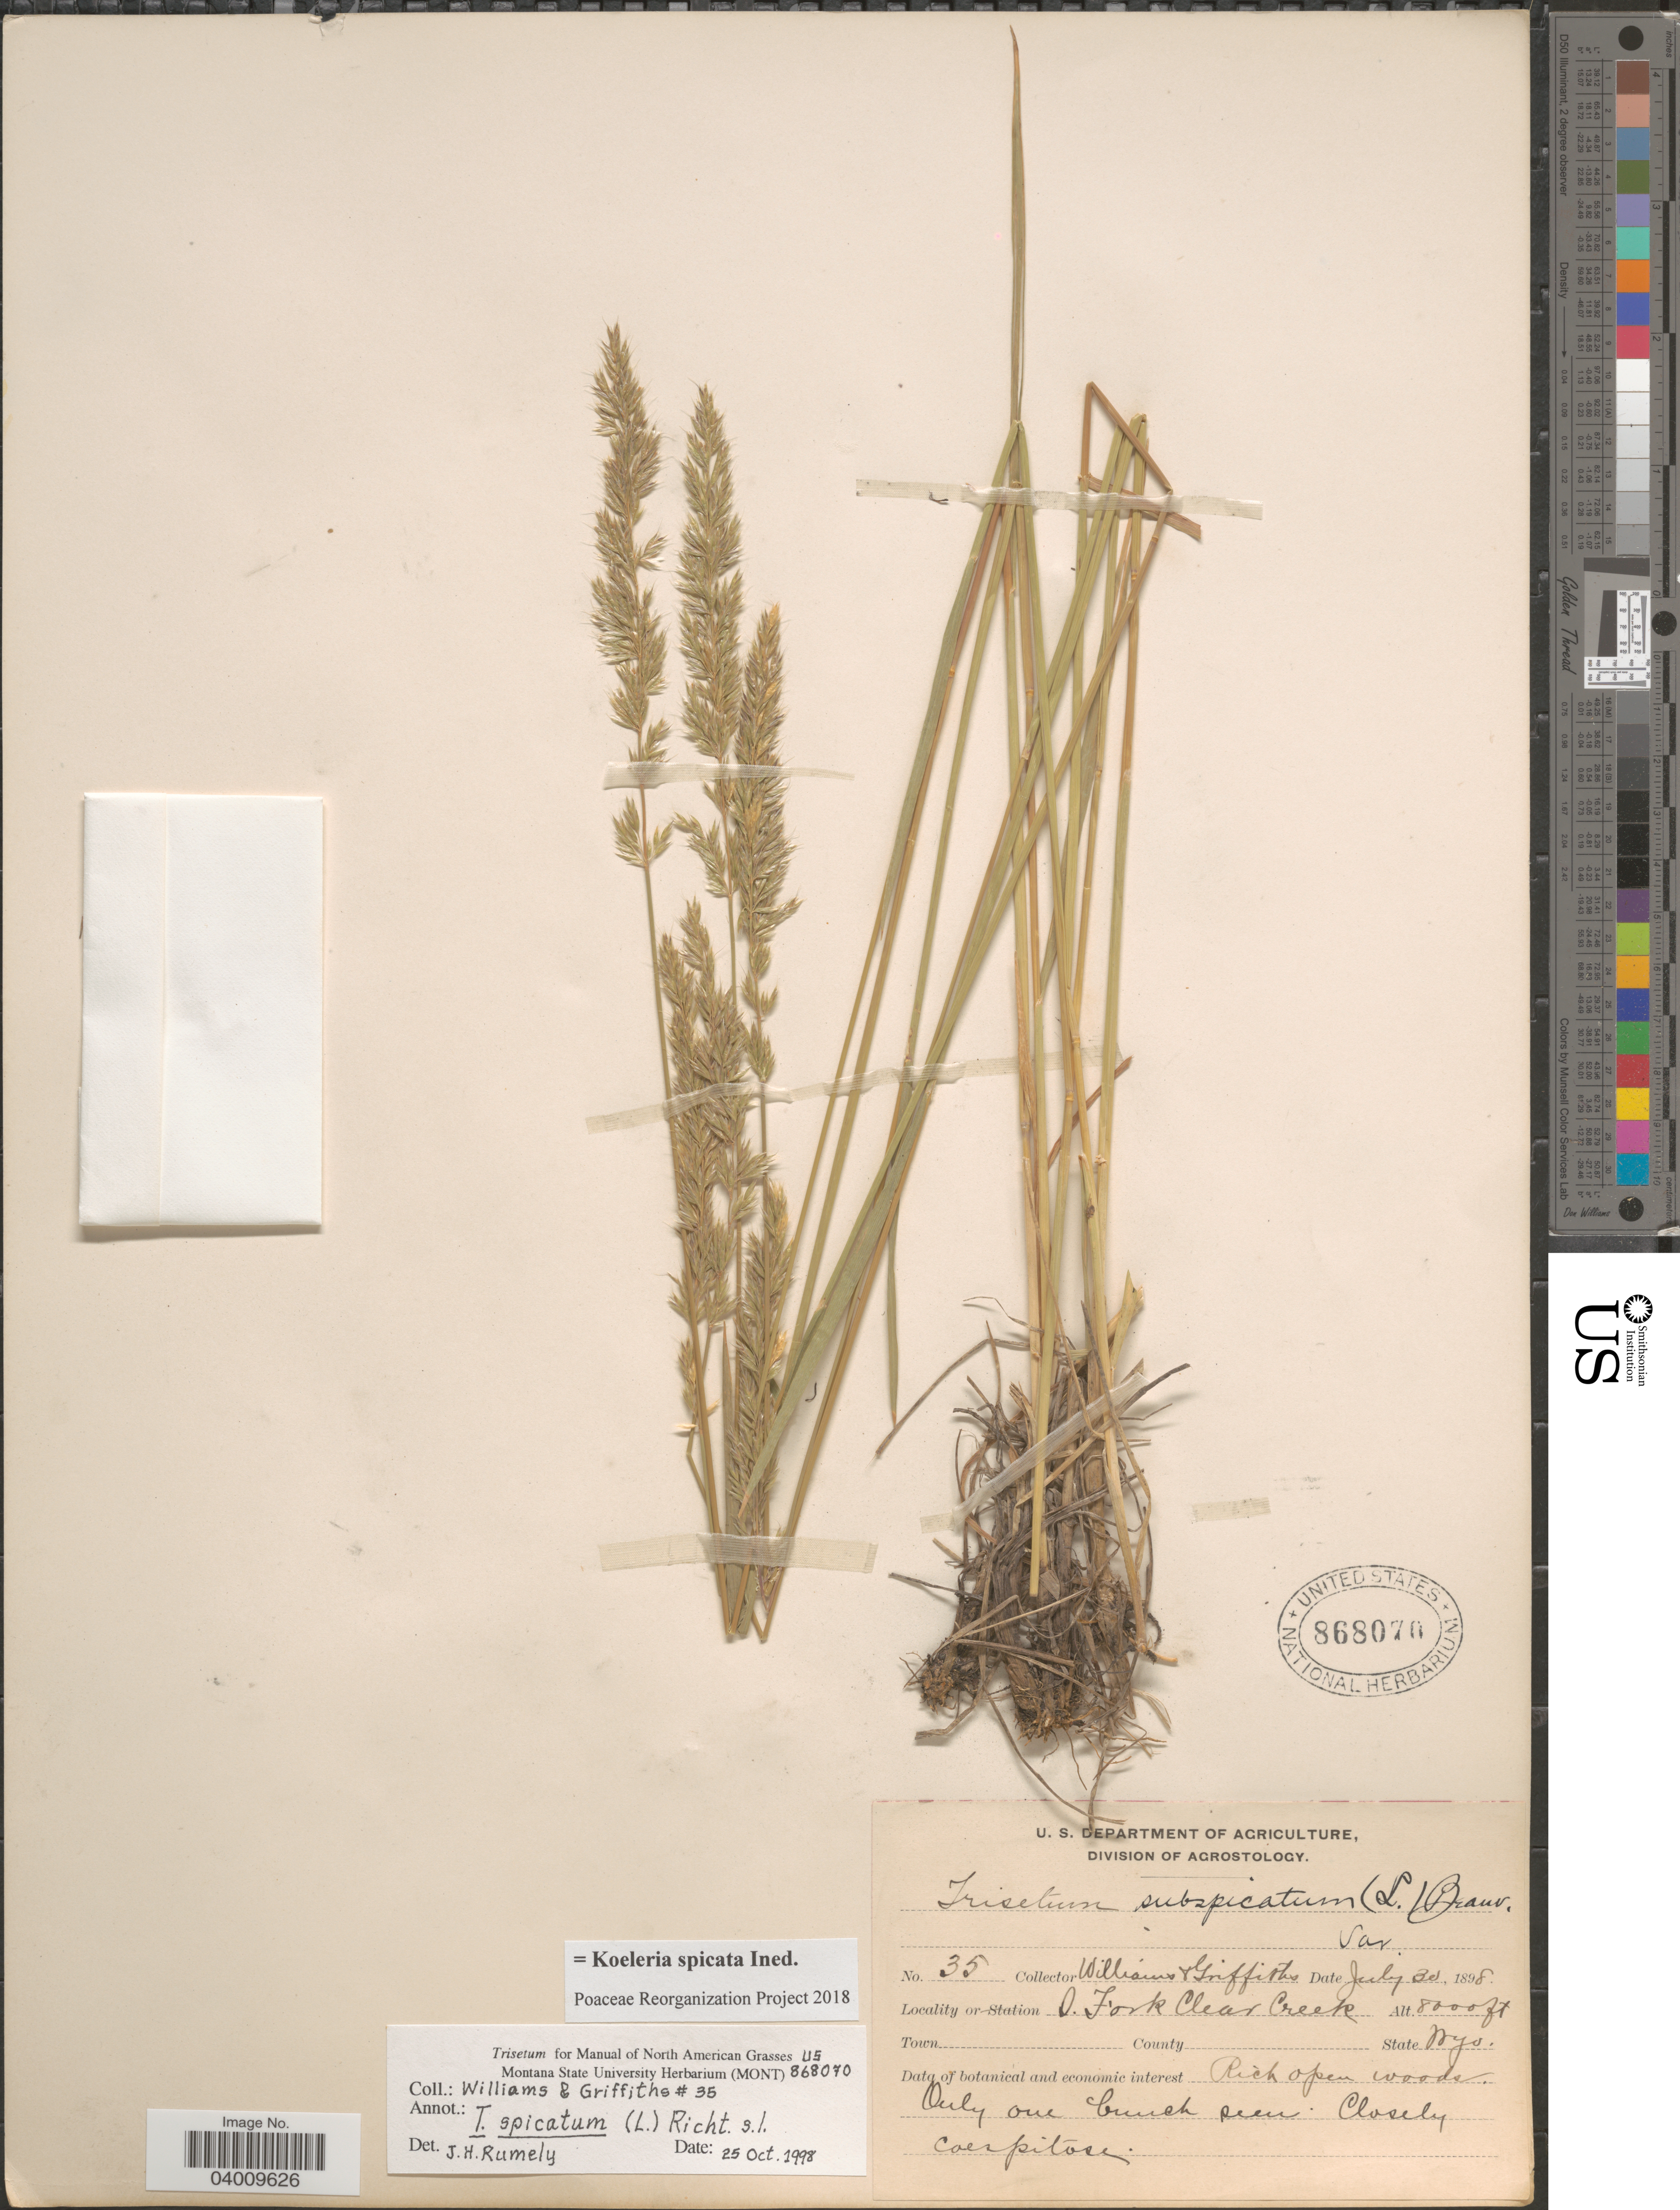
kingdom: Plantae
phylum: Tracheophyta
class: Liliopsida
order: Poales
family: Poaceae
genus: Koeleria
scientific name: Koeleria spicata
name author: (L.) Barberá et al.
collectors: -- Williams & -- Griffiths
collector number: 35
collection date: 1898-07-30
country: United States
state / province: Wyoming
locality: O. Fork Clear Creek.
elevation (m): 2438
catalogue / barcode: US 868070